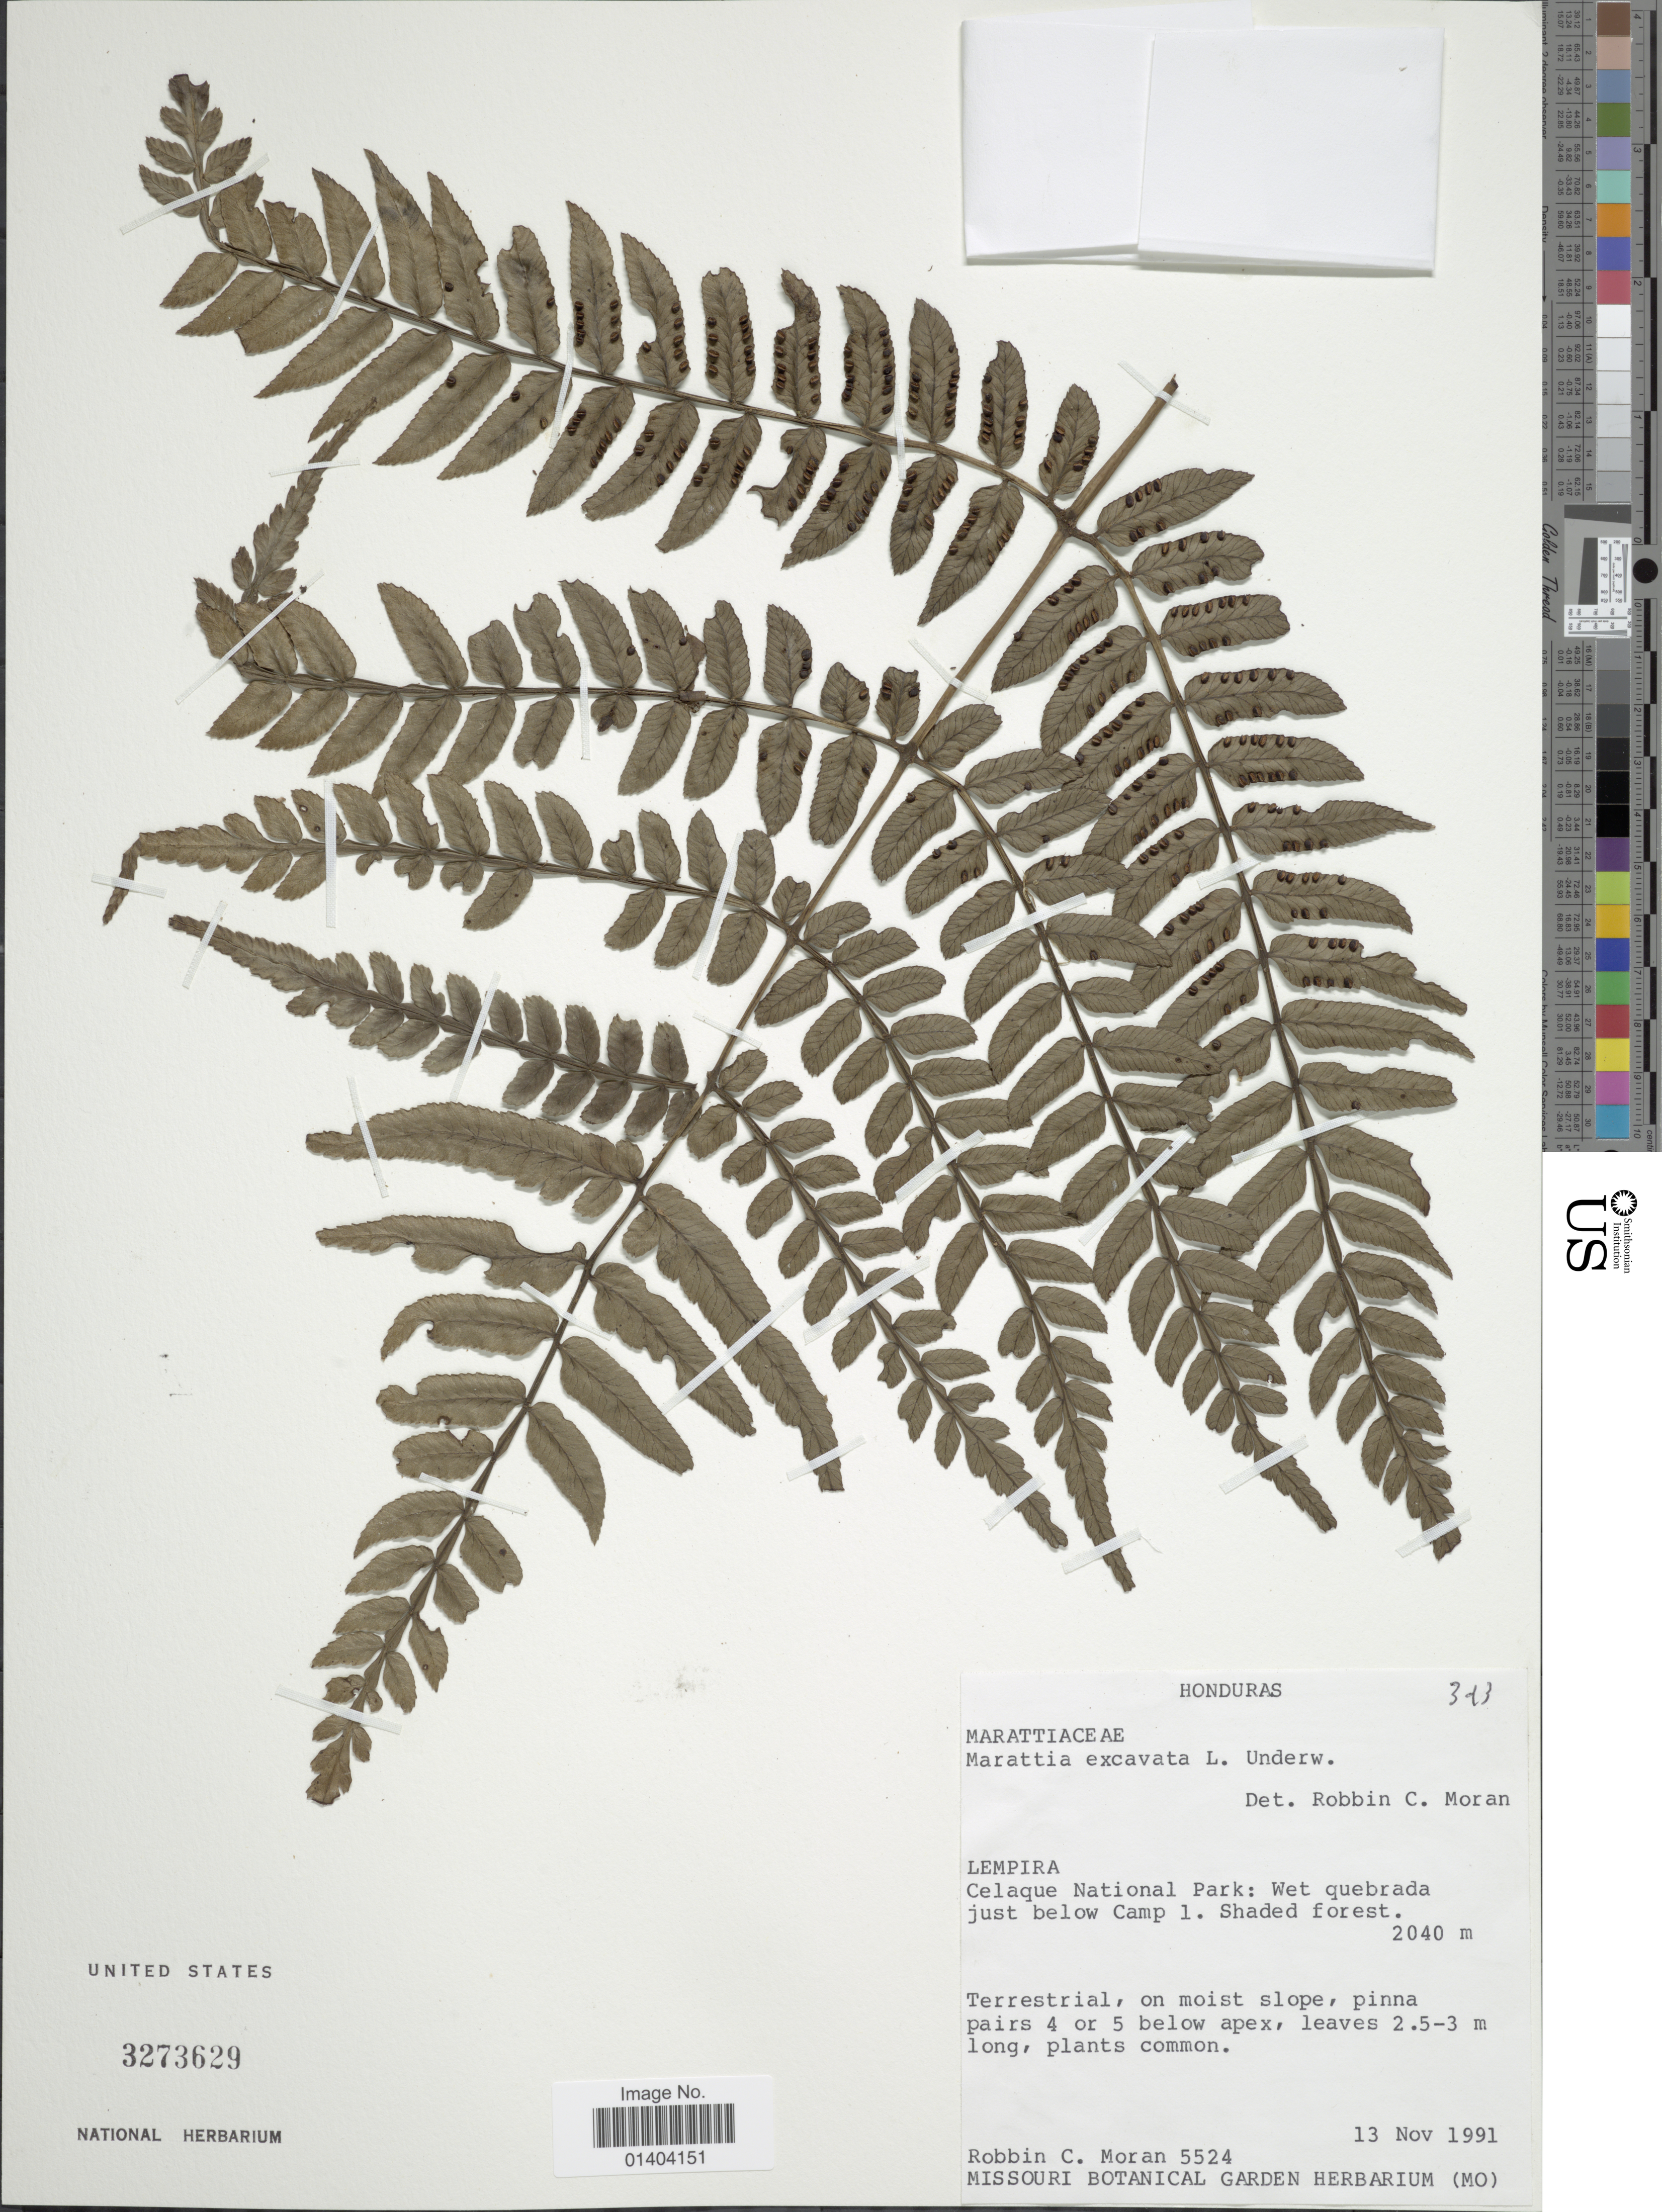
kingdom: Plantae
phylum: Tracheophyta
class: Polypodiopsida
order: Marattiales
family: Marattiaceae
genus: Marattia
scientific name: Marattia excavata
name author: Underw.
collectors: R. C. Moran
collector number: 5524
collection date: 1991-11-13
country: Honduras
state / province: Lempira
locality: Celaque national park: wet quebrada just below Camp 1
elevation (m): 2040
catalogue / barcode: US 3273629